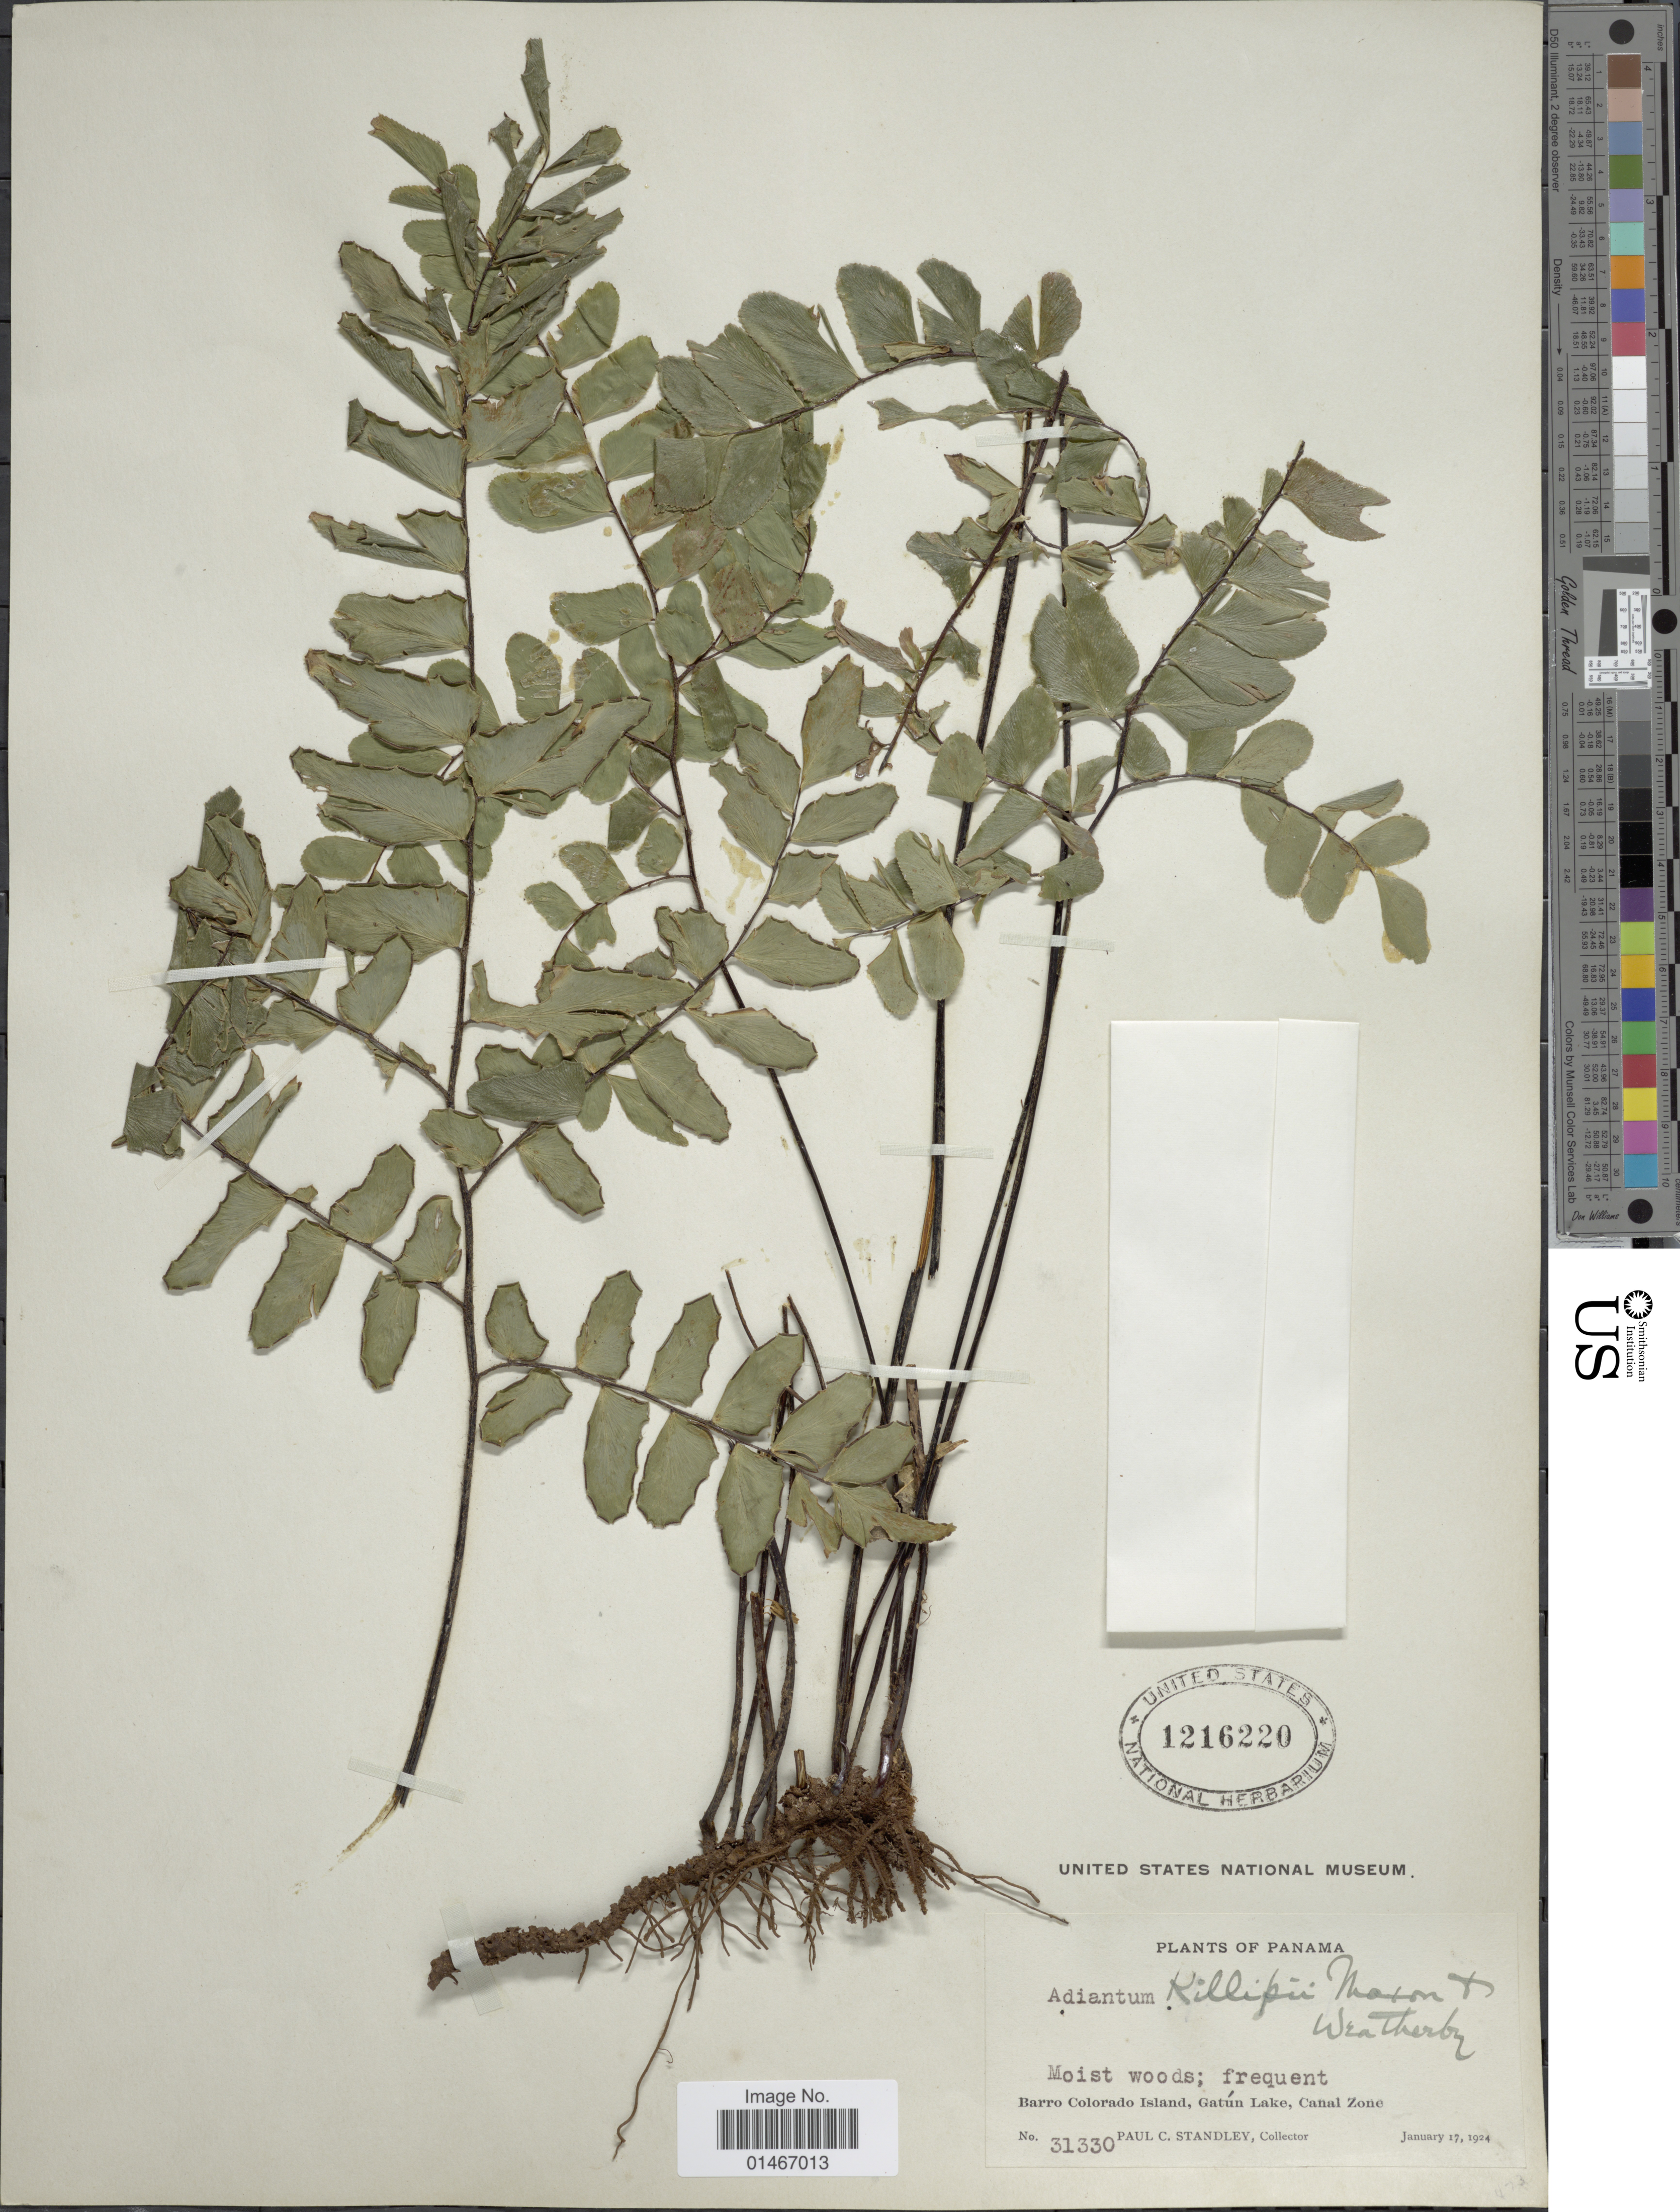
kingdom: Plantae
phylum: Tracheophyta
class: Polypodiopsida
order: Polypodiales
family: Pteridaceae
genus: Adiantum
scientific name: Adiantum killipii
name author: Maxon & Weath.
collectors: P. C. Standley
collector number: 31330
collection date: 1924-01-17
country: Panama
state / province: Panamá Oeste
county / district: Canal Zone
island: Barro Colorado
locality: Barro Colorado Island, Gatun Lake, Canal Zone.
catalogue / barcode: US 1216220